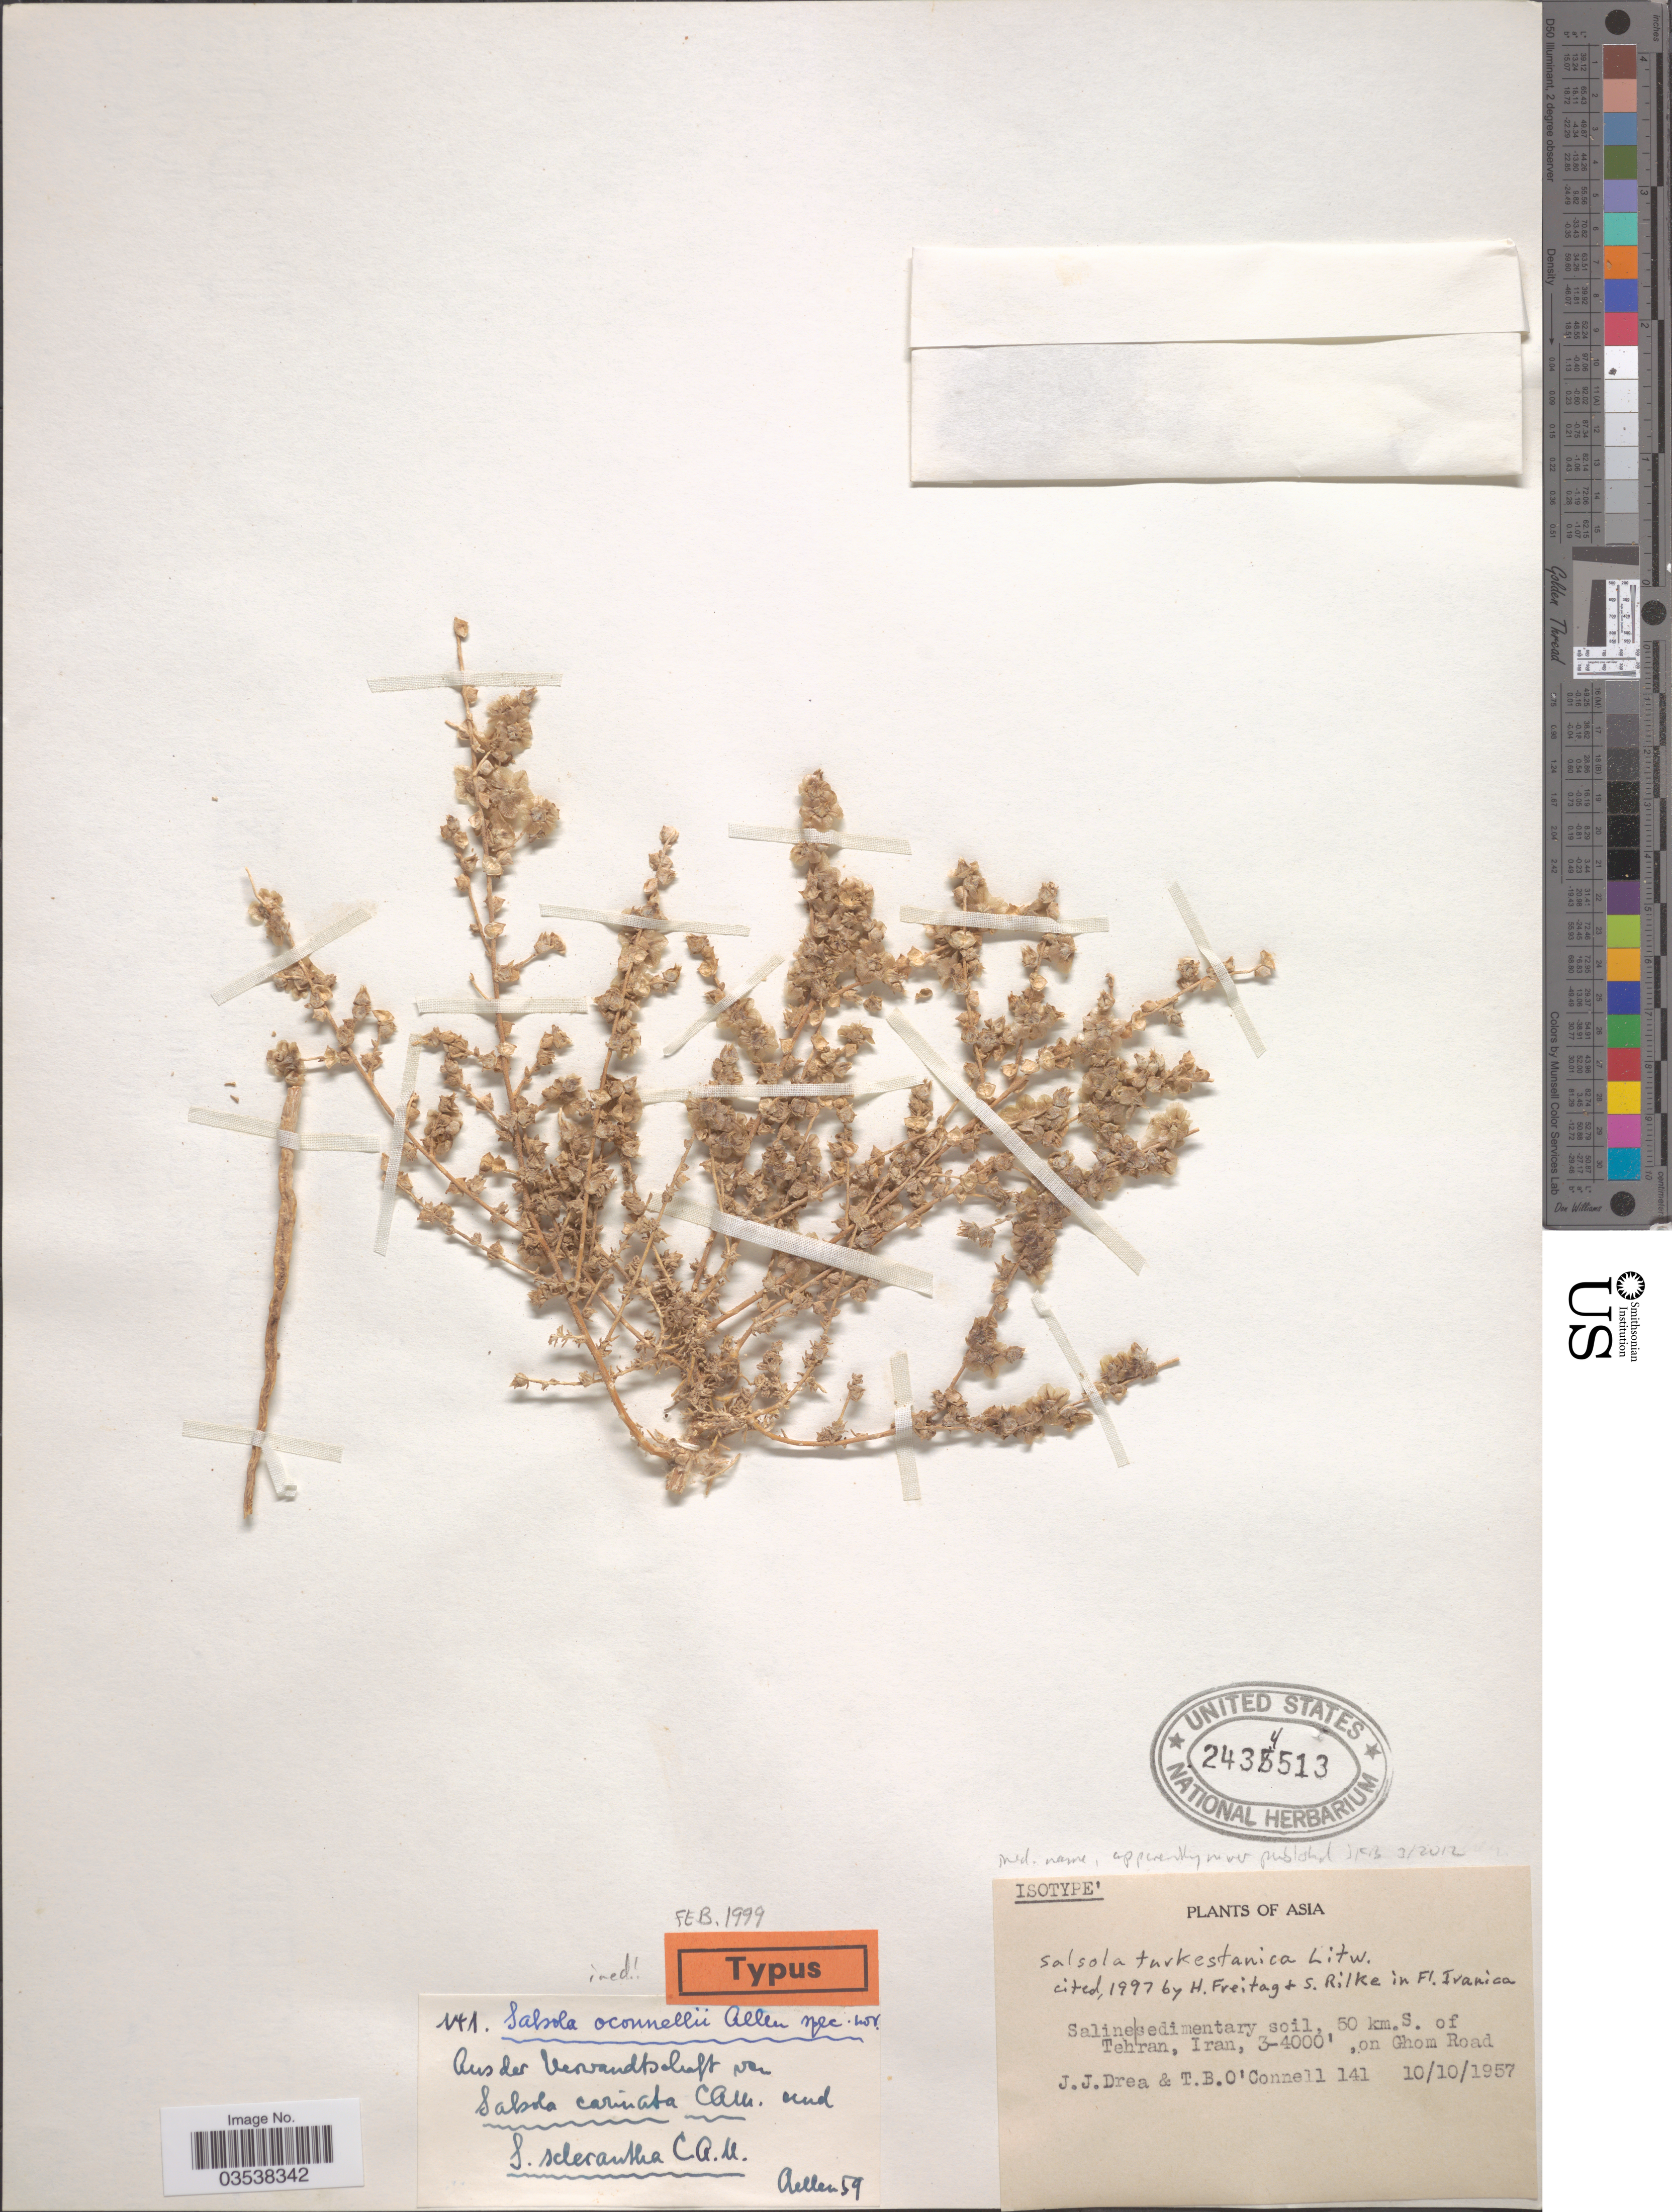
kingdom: Plantae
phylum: Tracheophyta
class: Magnoliopsida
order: Caryophyllales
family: Amaranthaceae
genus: Caroxylon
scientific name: Caroxylon turkestanicum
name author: (Litv.) Akhani & Roalson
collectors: J. Drea & T. O'connell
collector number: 141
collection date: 1957-10-10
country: Iran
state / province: Tehran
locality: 50 km. S. of Tehran, on Ghom Road.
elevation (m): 914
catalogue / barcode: US 2434513